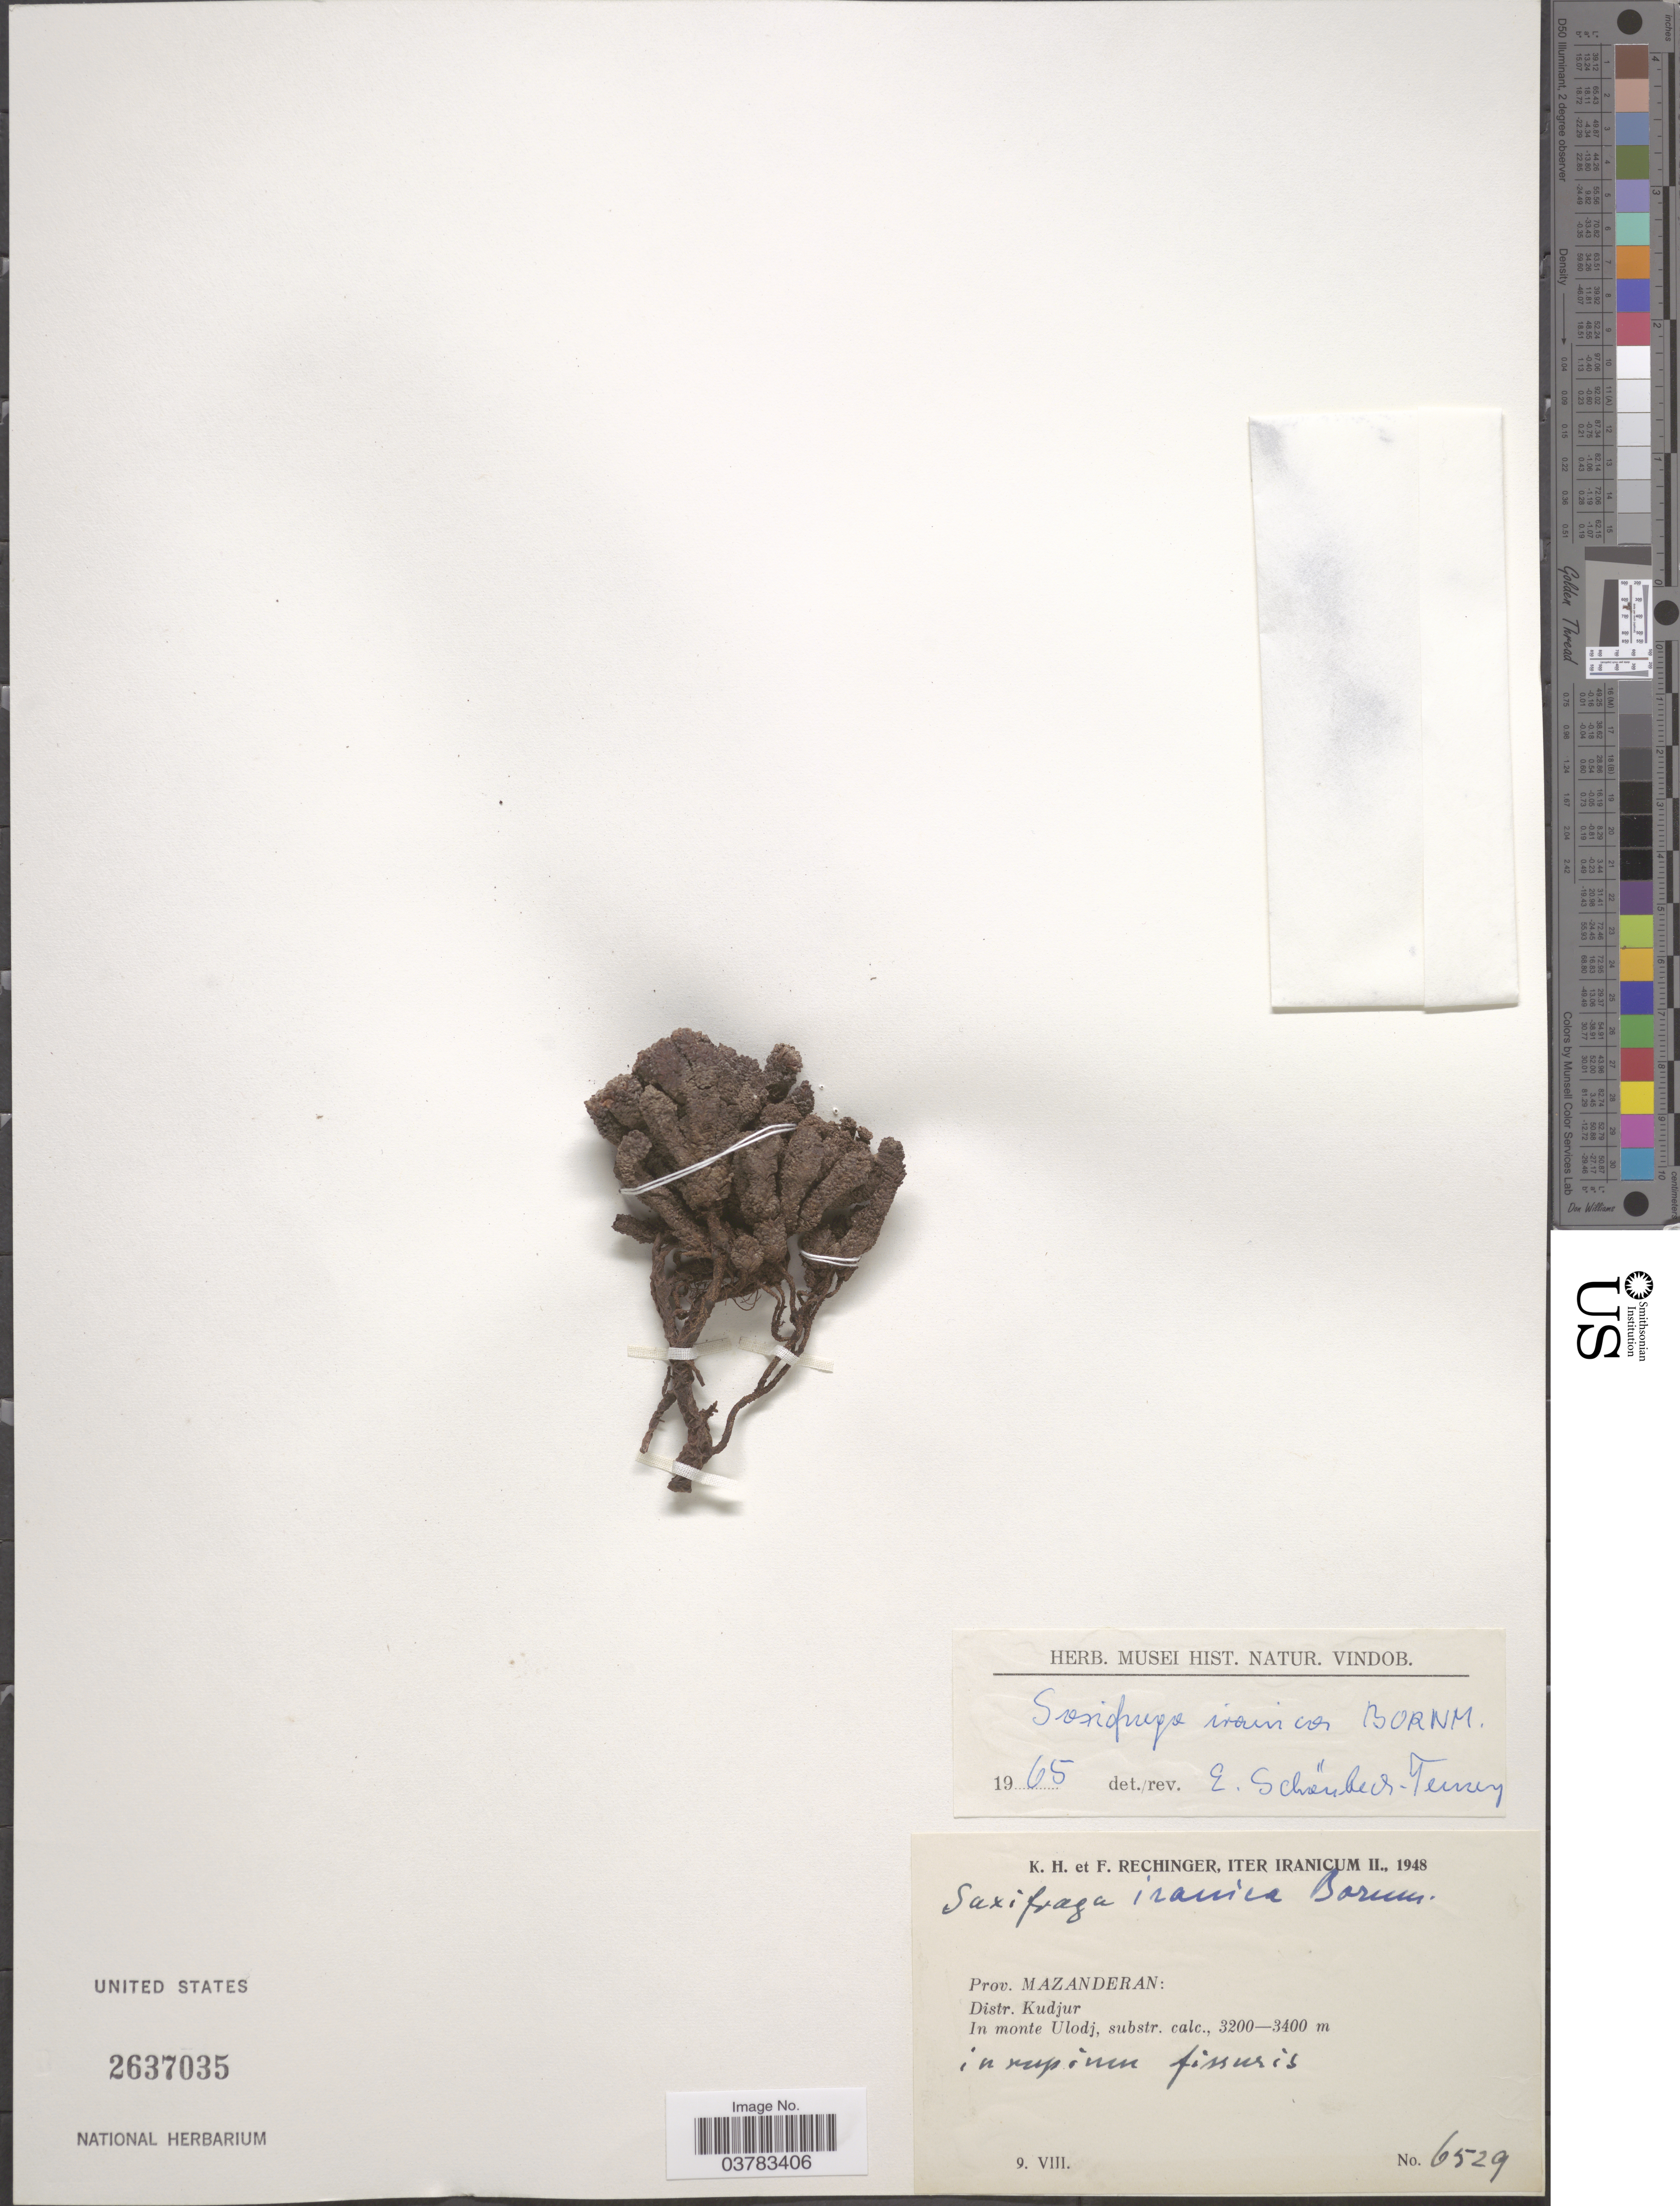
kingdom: Plantae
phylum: Tracheophyta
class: Magnoliopsida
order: Saxifragales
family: Saxifragaceae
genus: Saxifraga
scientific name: Saxifraga iranica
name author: Bornm.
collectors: K. H. Rechinger & F. Rechinger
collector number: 6529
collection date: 1948-08-09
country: Iran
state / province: Mazandaran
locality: Iter Iranicum II, 1948. Prov. Mazanderan: Distr. Kudjur. In monte Ulodj.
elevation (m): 3200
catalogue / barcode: US 2637035